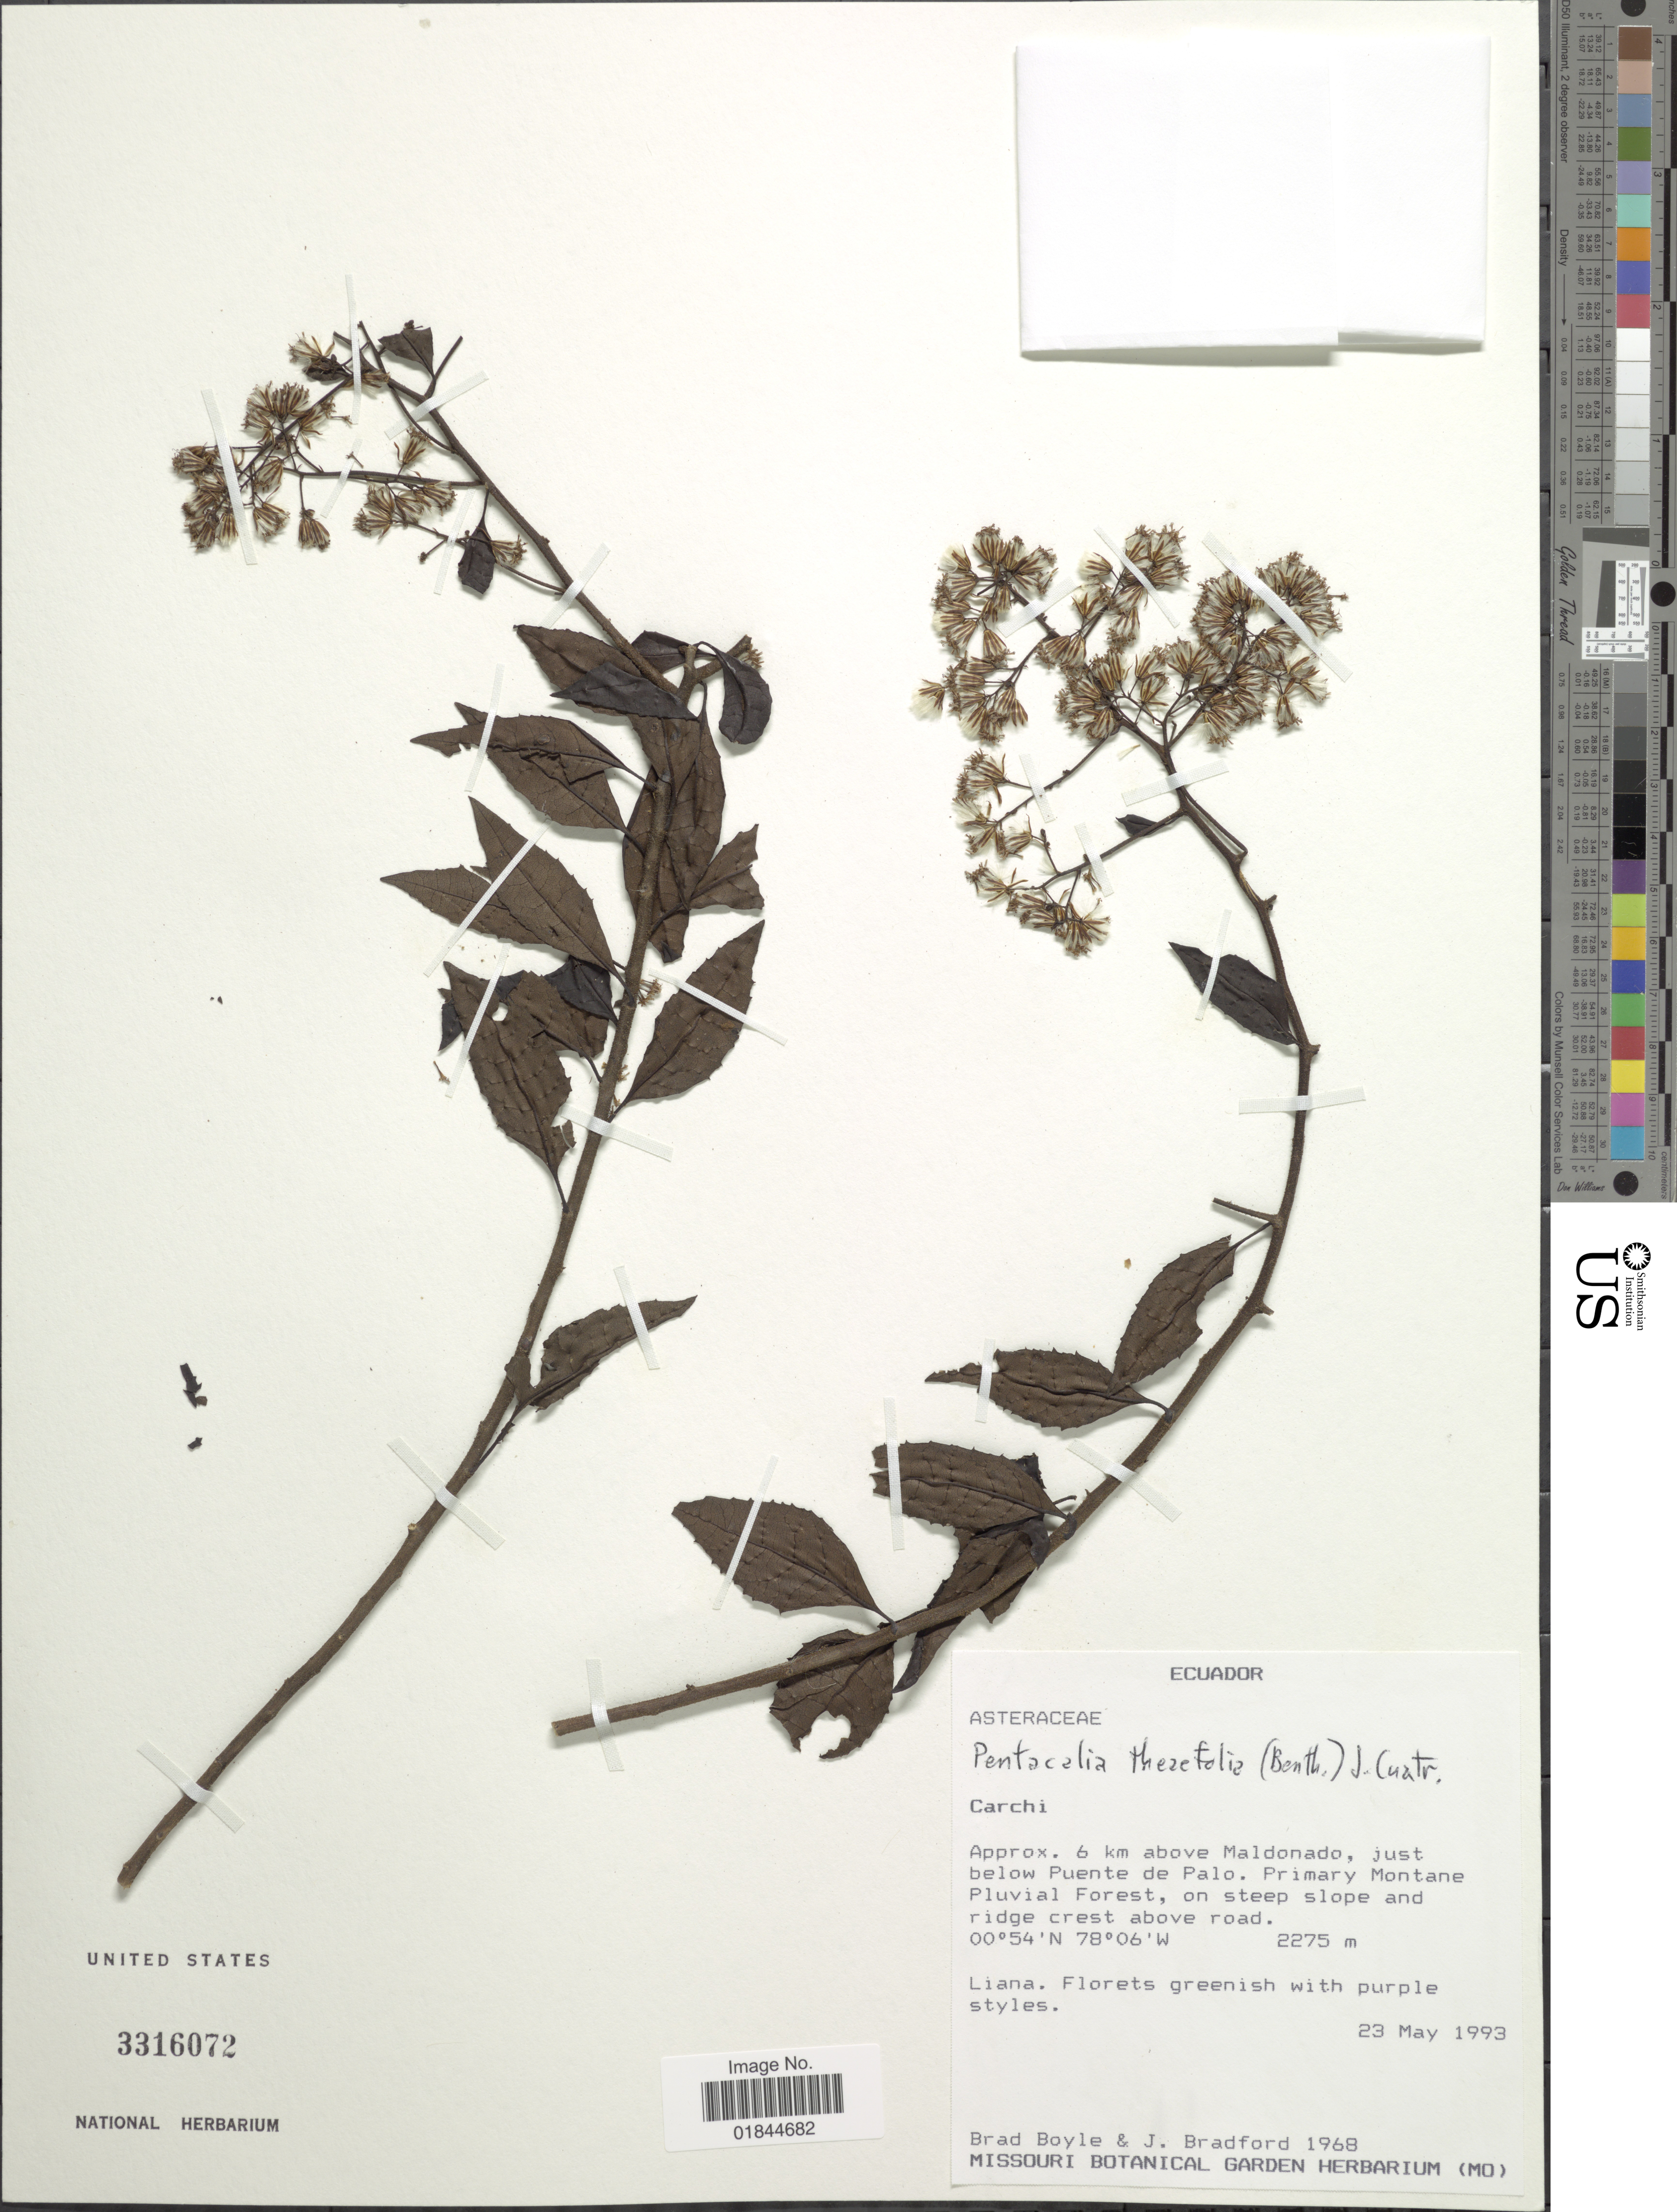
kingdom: Plantae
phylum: Tracheophyta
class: Magnoliopsida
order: Asterales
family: Asteraceae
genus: Pentacalia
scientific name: Pentacalia theifolia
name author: (Benth.) Cuatrec.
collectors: B. Boyle & J. Bradford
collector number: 1968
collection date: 1993-05-23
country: Ecuador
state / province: Carchi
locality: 6 km above Maldonado, just below Puente de Palo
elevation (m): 2275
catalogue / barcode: US 3316072